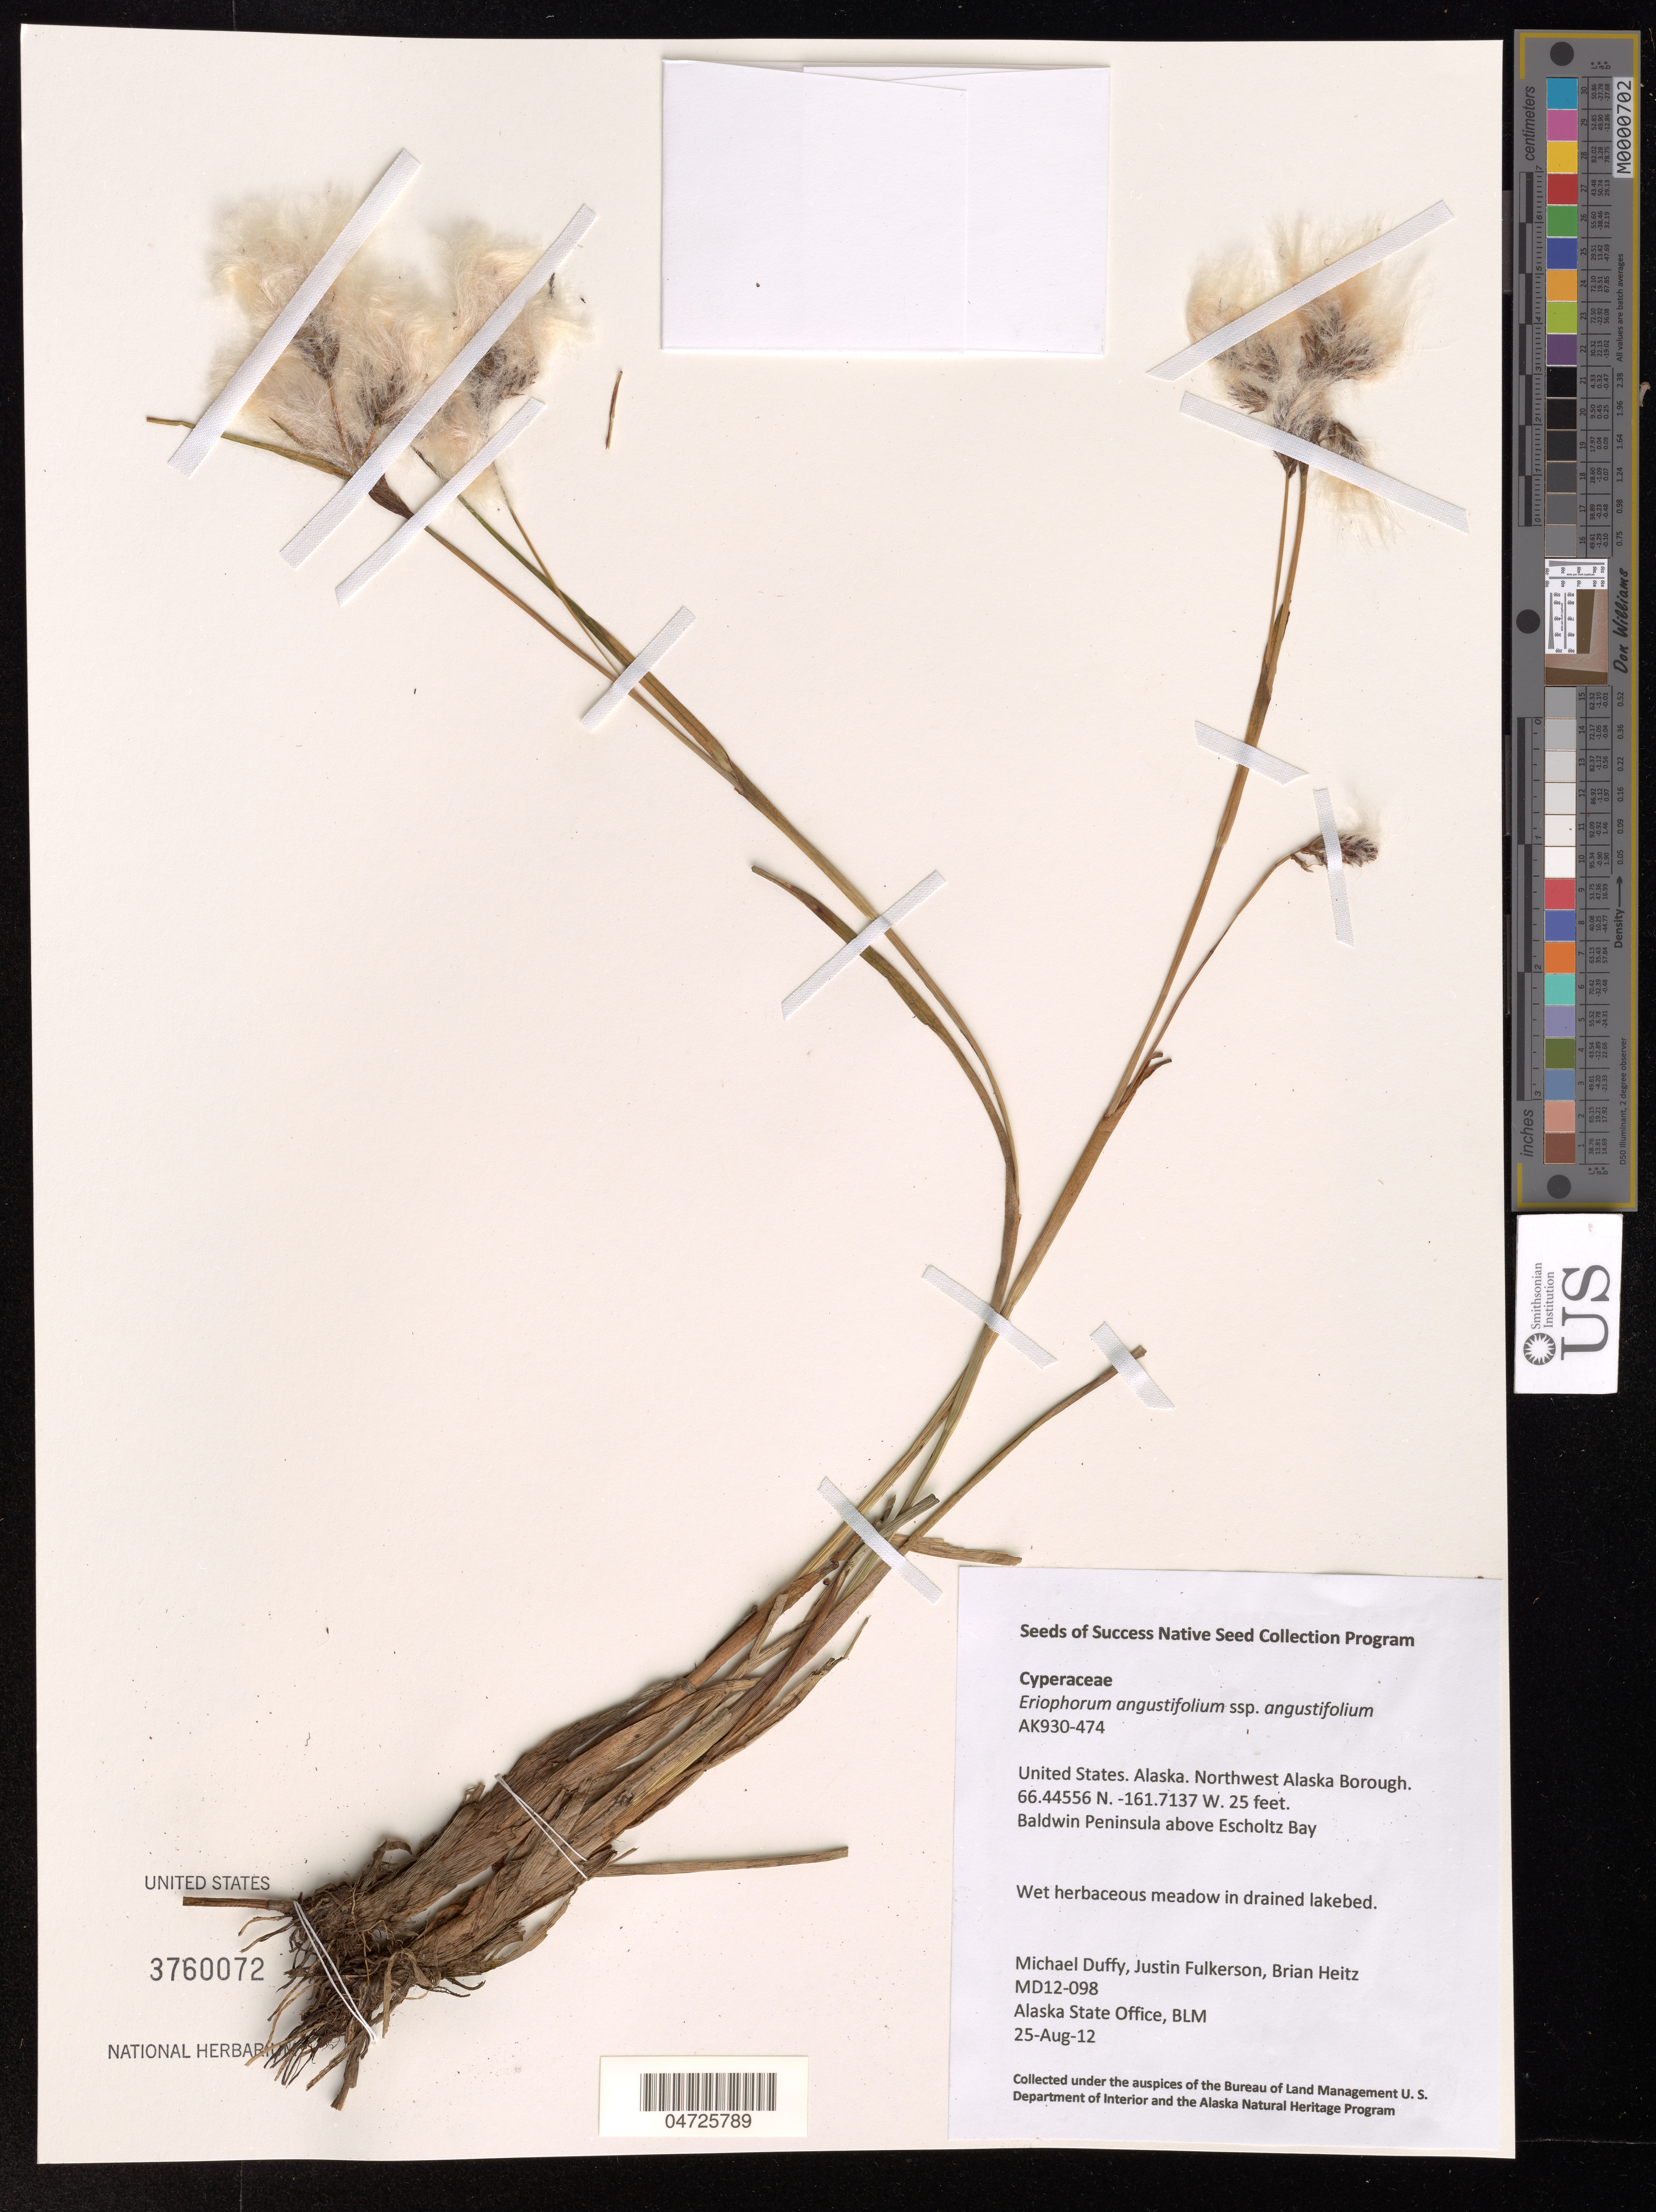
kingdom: Plantae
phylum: Tracheophyta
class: Liliopsida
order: Poales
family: Cyperaceae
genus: Eriophorum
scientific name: Eriophorum angustifolium subsp. angustifolium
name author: Honck.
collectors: M. Duffy, J. Fulkerson & B. Heitz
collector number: MD12-098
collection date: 2012-08-25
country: United States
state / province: Alaska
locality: Northwest Alaska Borough. Baldwin Peninsula above Escholtz Bay.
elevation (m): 8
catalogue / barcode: US 3760072